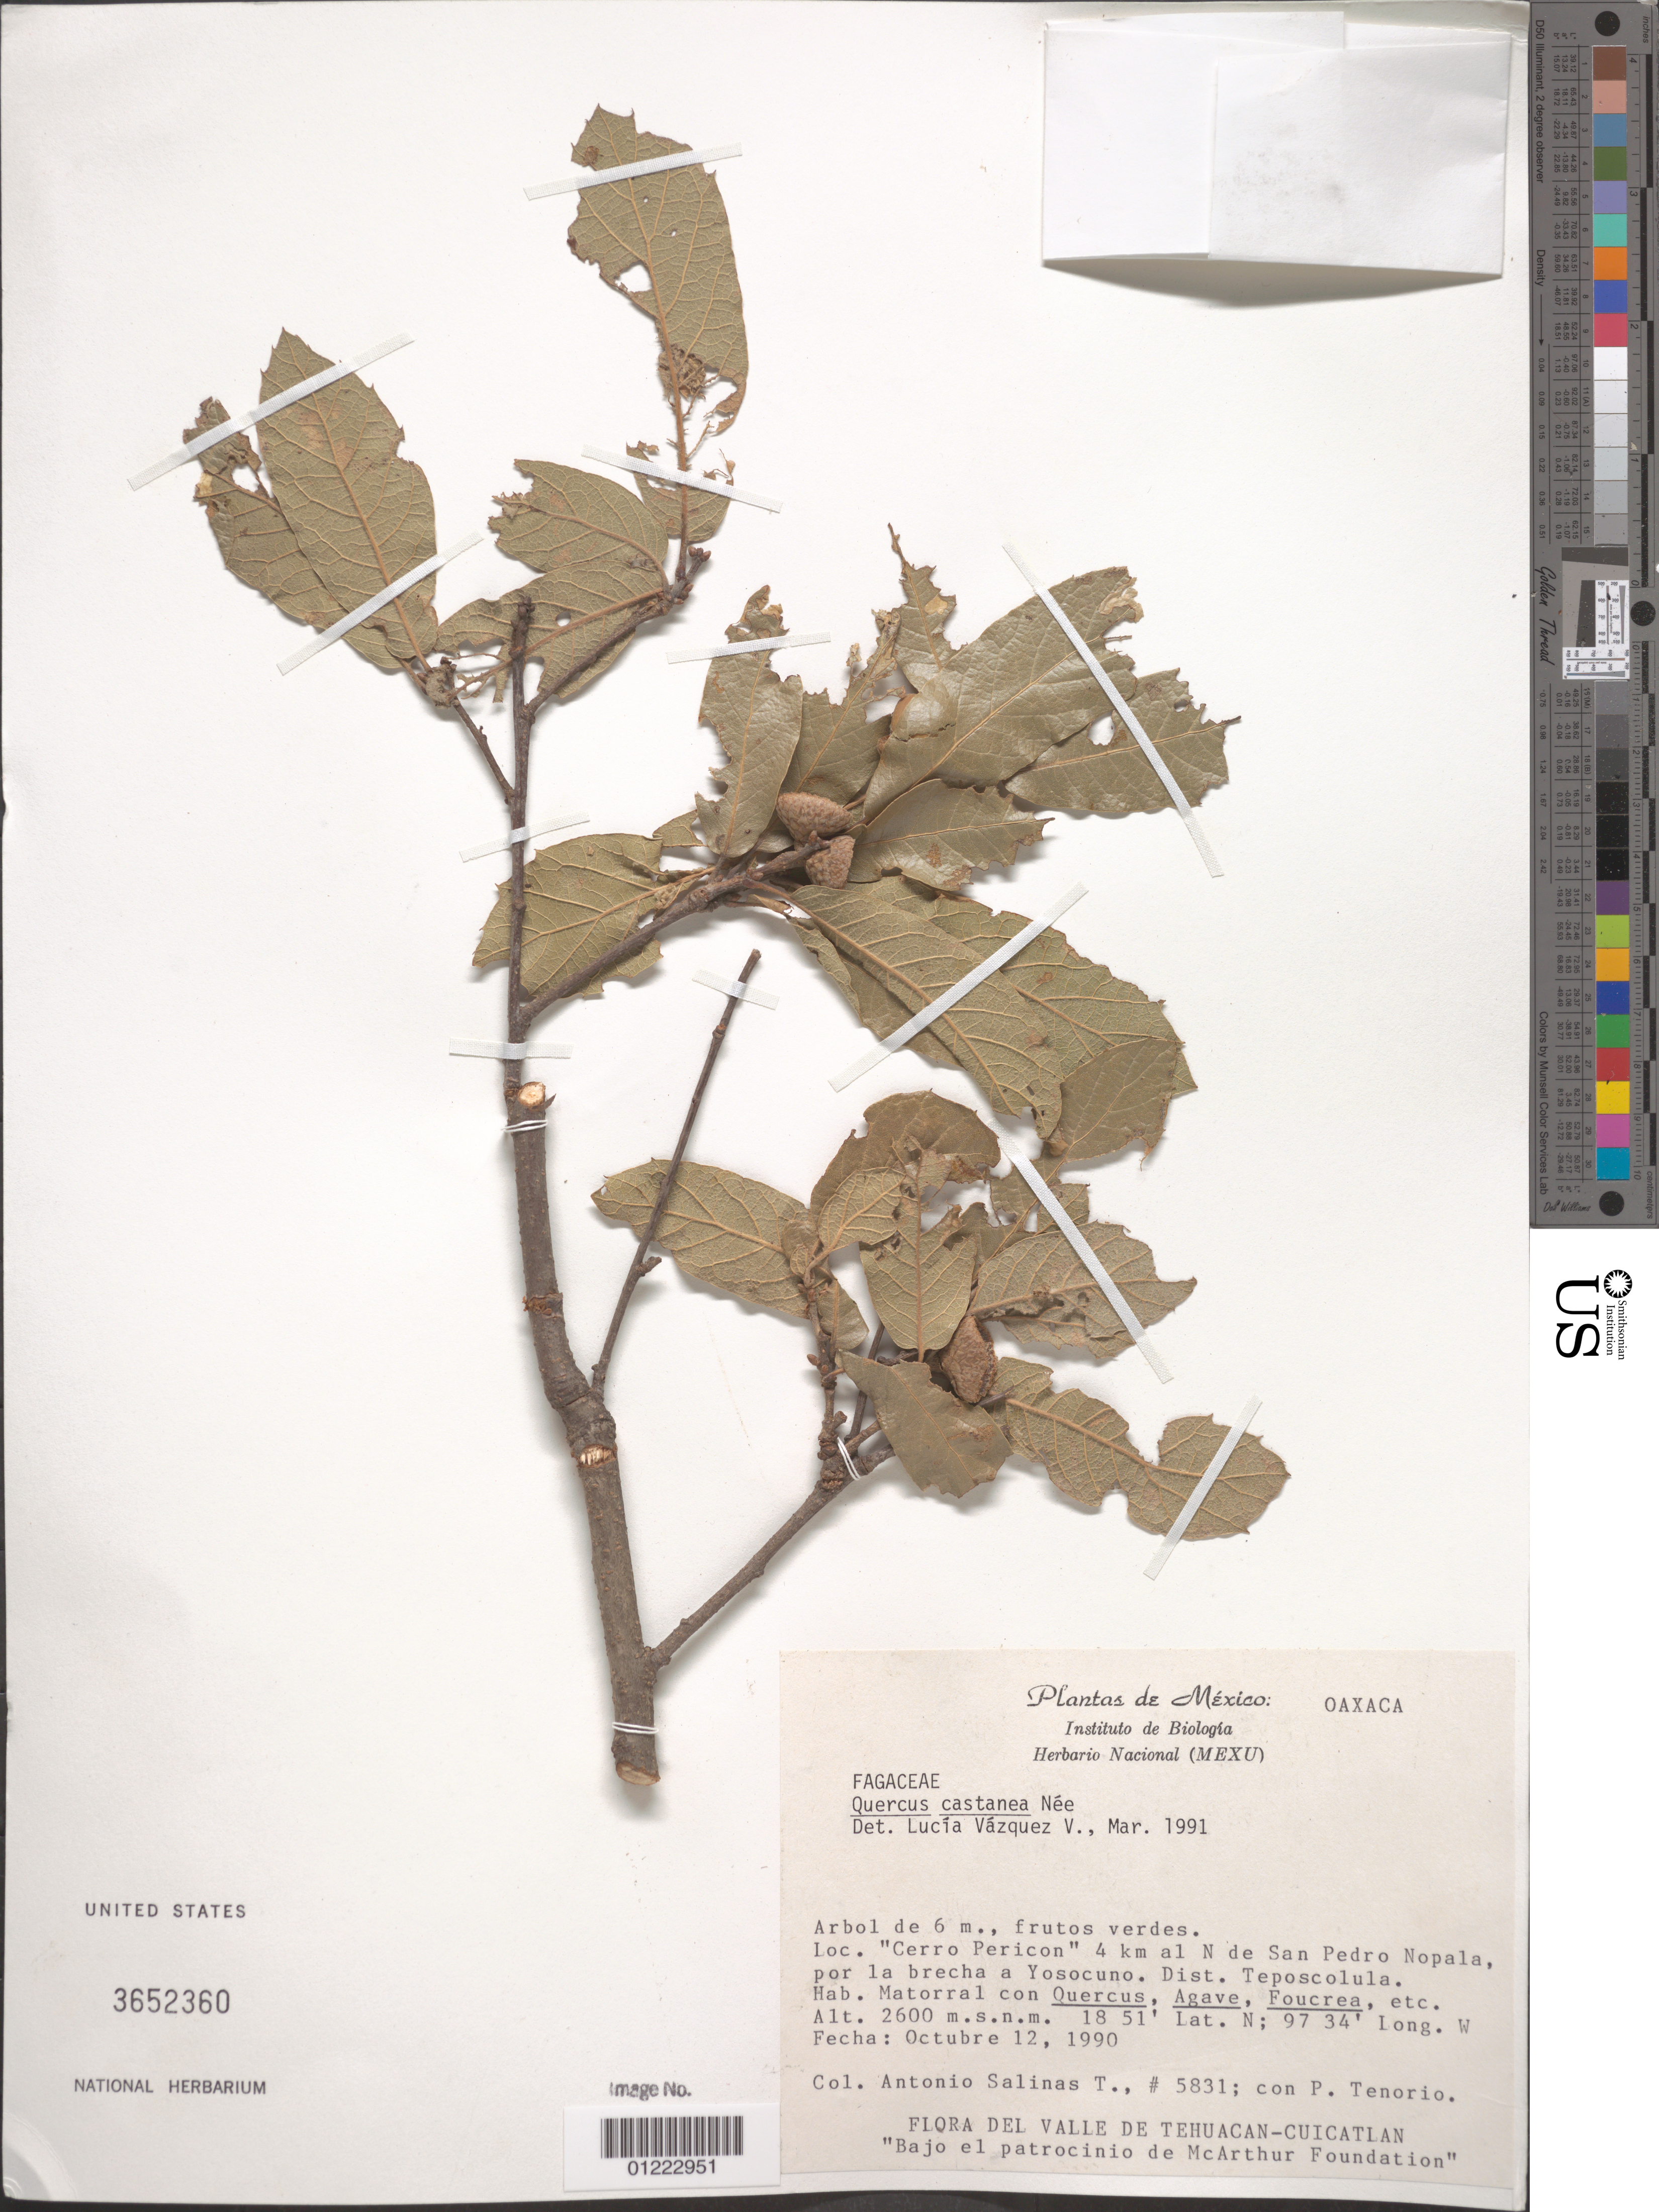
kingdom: Plantae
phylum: Tracheophyta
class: Magnoliopsida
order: Fagales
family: Fagaceae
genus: Quercus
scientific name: Quercus castanea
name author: Née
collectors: A. Salinas T. & P. Tenorio L.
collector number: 5831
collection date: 1990-10-12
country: Mexico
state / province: Oaxaca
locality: loc. 'Cerro Pericón' 4 km al N de San Pedro Nopala, por la brecha a Yosocuno. Dist. Teposcolula.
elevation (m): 2600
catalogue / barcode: US 3652360